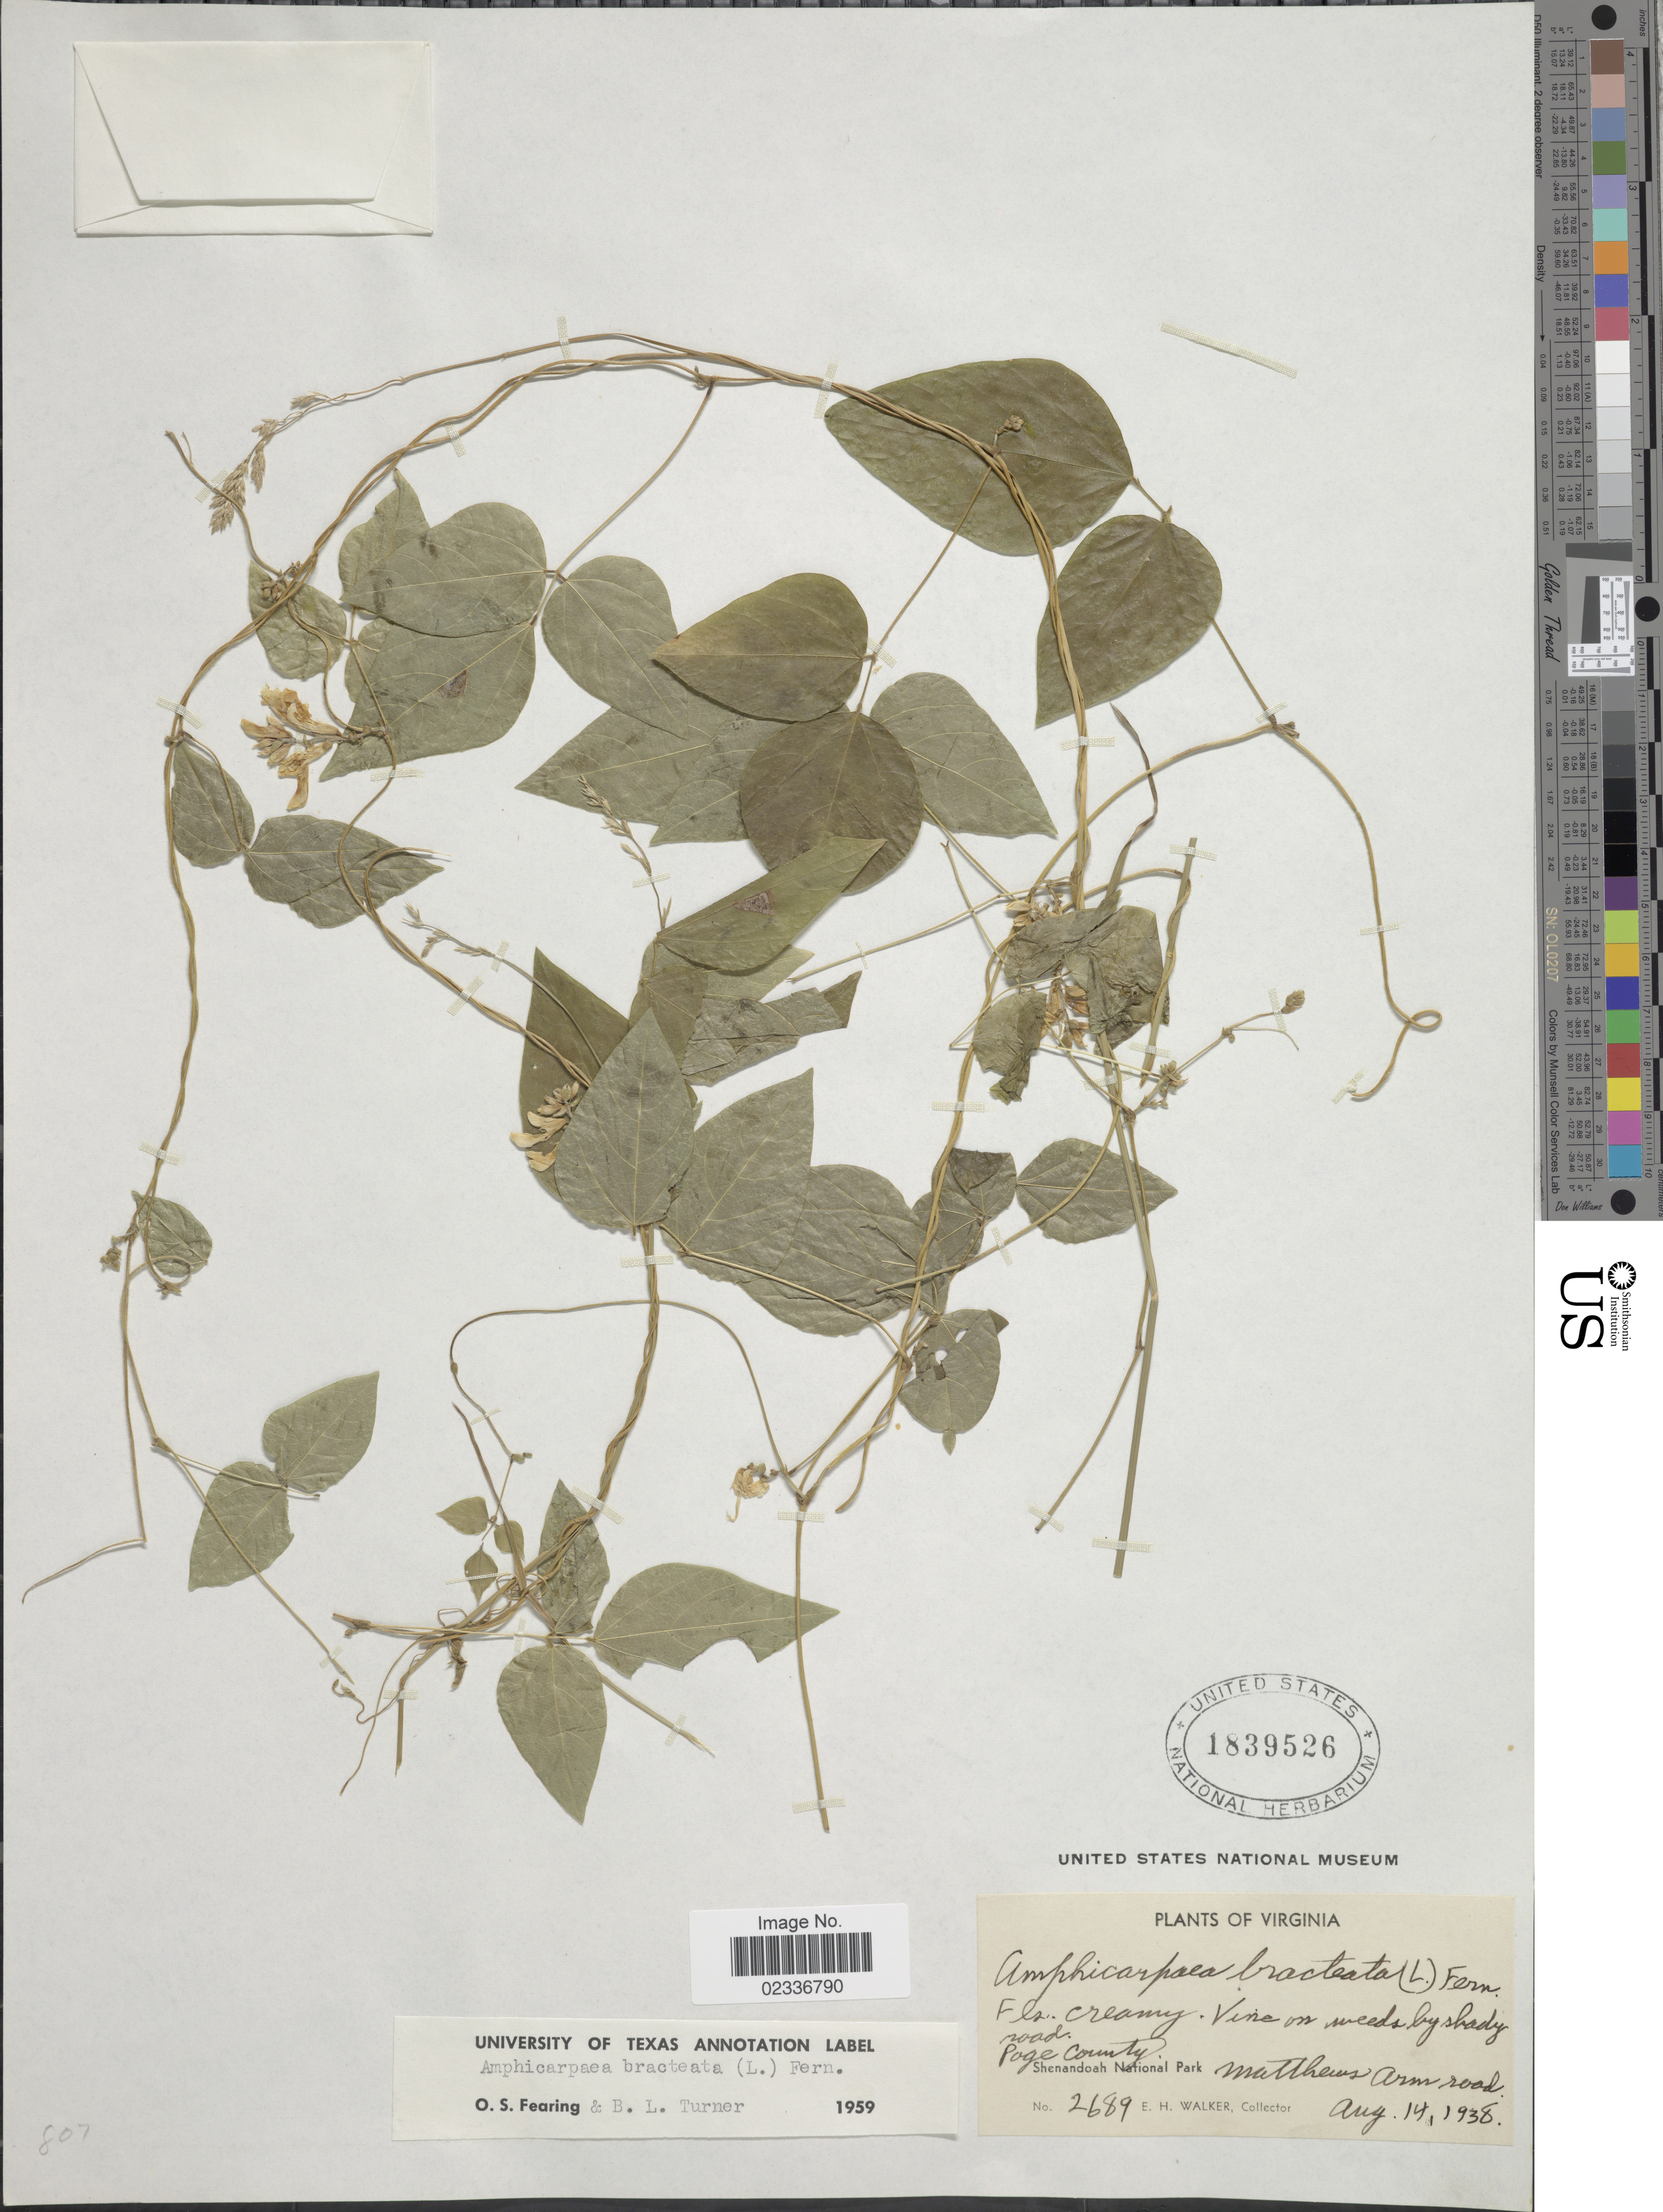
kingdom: Plantae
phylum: Tracheophyta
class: Magnoliopsida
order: Fabales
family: Fabaceae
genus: Amphicarpaea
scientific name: Amphicarpaea bracteata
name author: (L.) Fernald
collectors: E. H. Walker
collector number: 2689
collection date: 1938-08-14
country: United States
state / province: Virginia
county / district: Page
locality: Vine on weeds by shady road, Page County, Shenandoah National Park, Matthews Arm road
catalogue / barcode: US 1839526